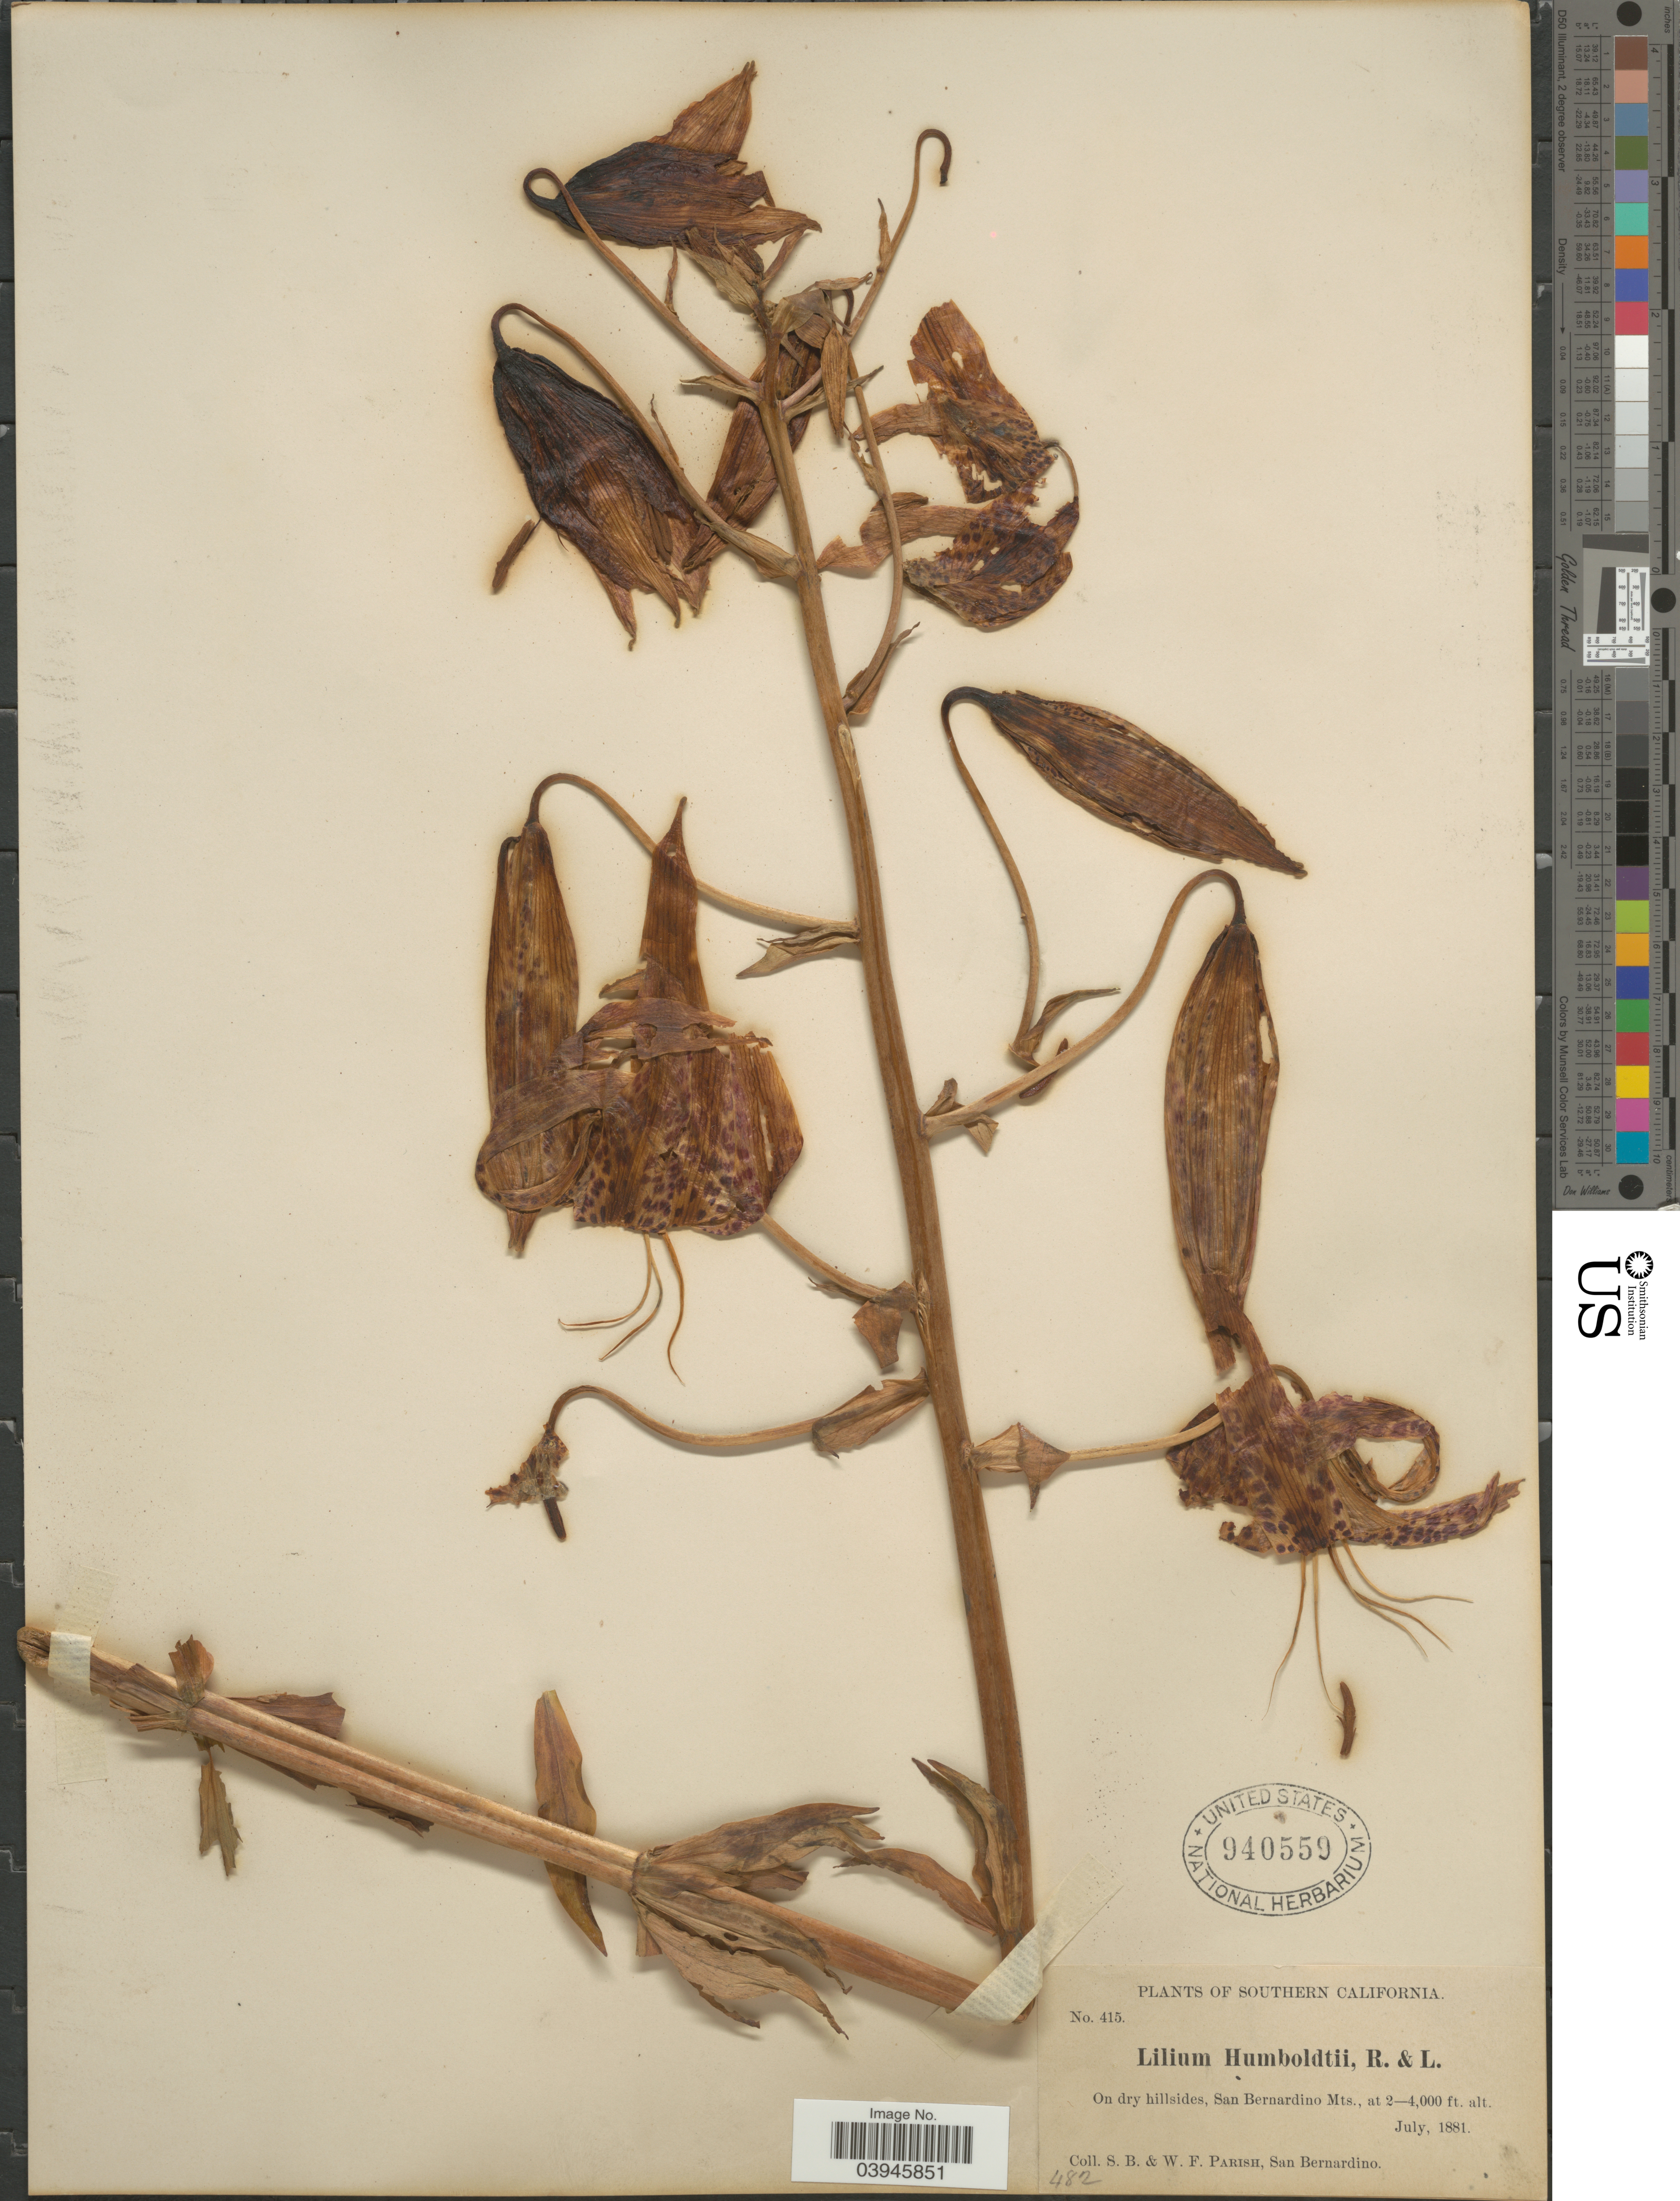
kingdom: Plantae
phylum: Tracheophyta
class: Liliopsida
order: Liliales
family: Liliaceae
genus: Lilium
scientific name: Lilium humboldtii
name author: Roezl & Leichtlin ex Duch.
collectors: S. B. Parish & W. F. Parish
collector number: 415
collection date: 1881-07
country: United States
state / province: California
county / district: San Bernardino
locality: Southern California. On dry hillsides, San Bernardino Mts.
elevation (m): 610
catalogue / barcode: US 940559